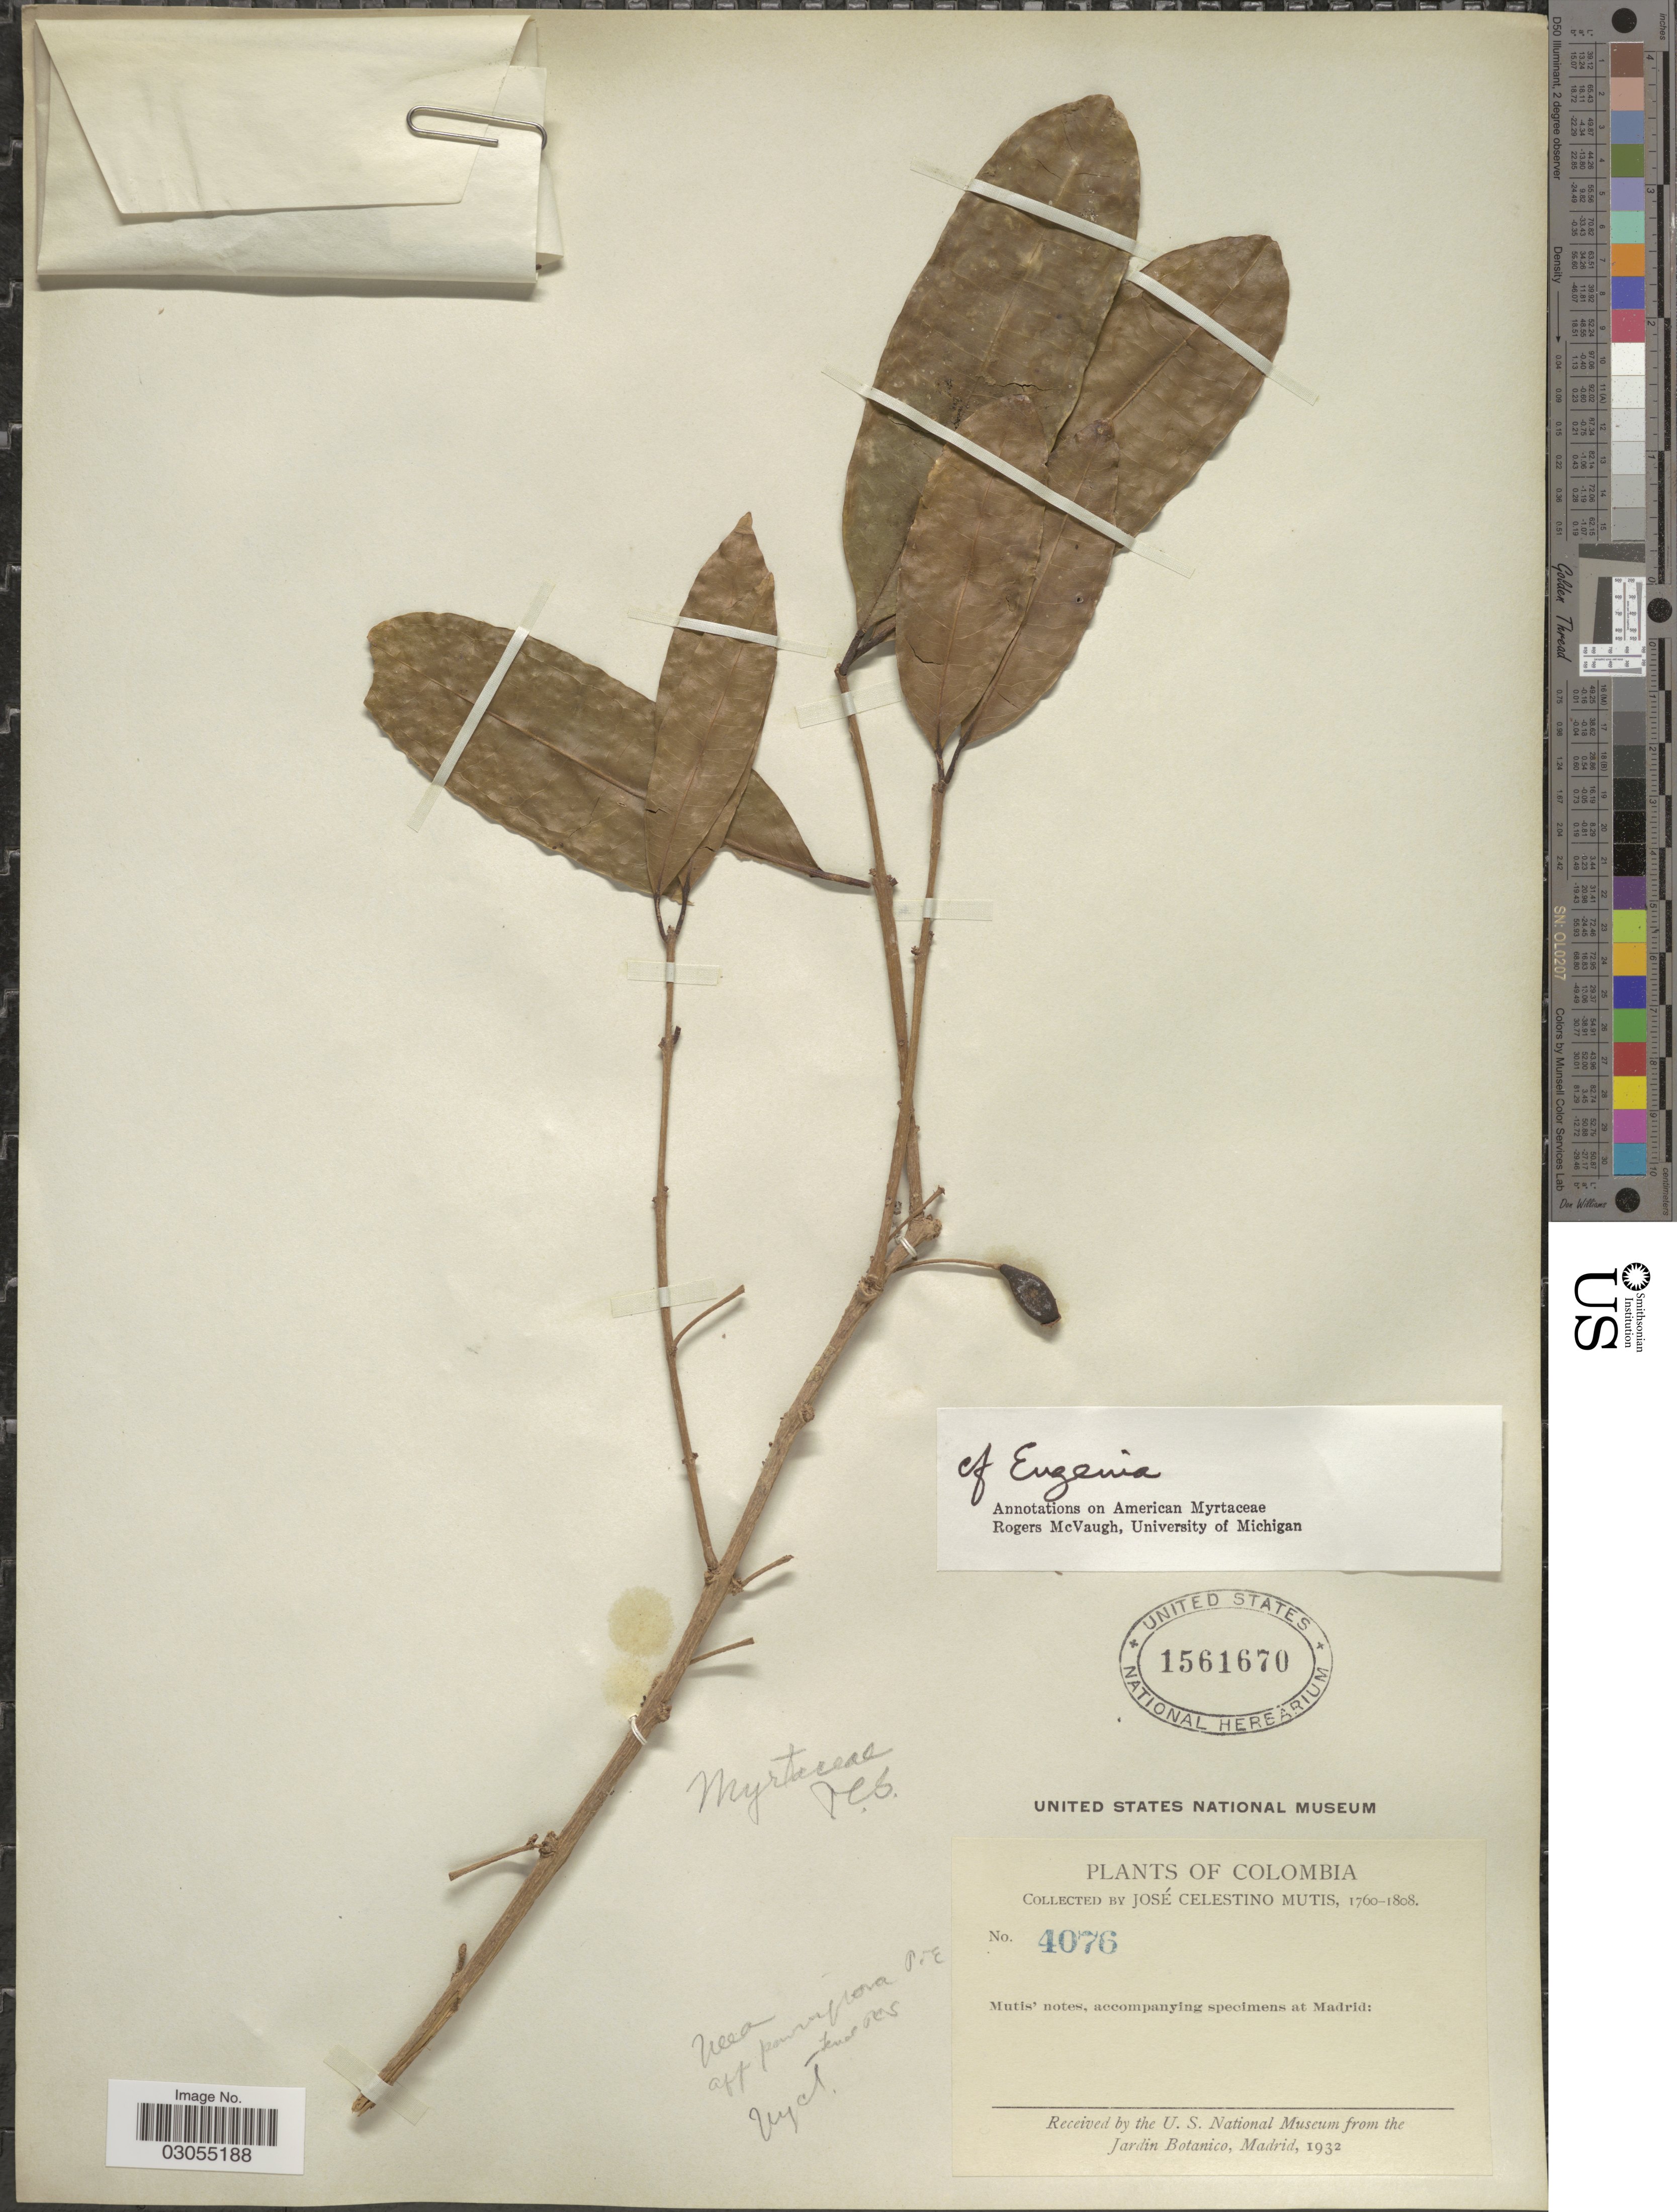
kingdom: Plantae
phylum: Tracheophyta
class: Magnoliopsida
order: Myrtales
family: Myrtaceae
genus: Eugenia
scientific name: Eugenia sp.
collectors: J. C. B. Mutis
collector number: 4076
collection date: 1760/1808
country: Colombia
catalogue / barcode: US 1561670